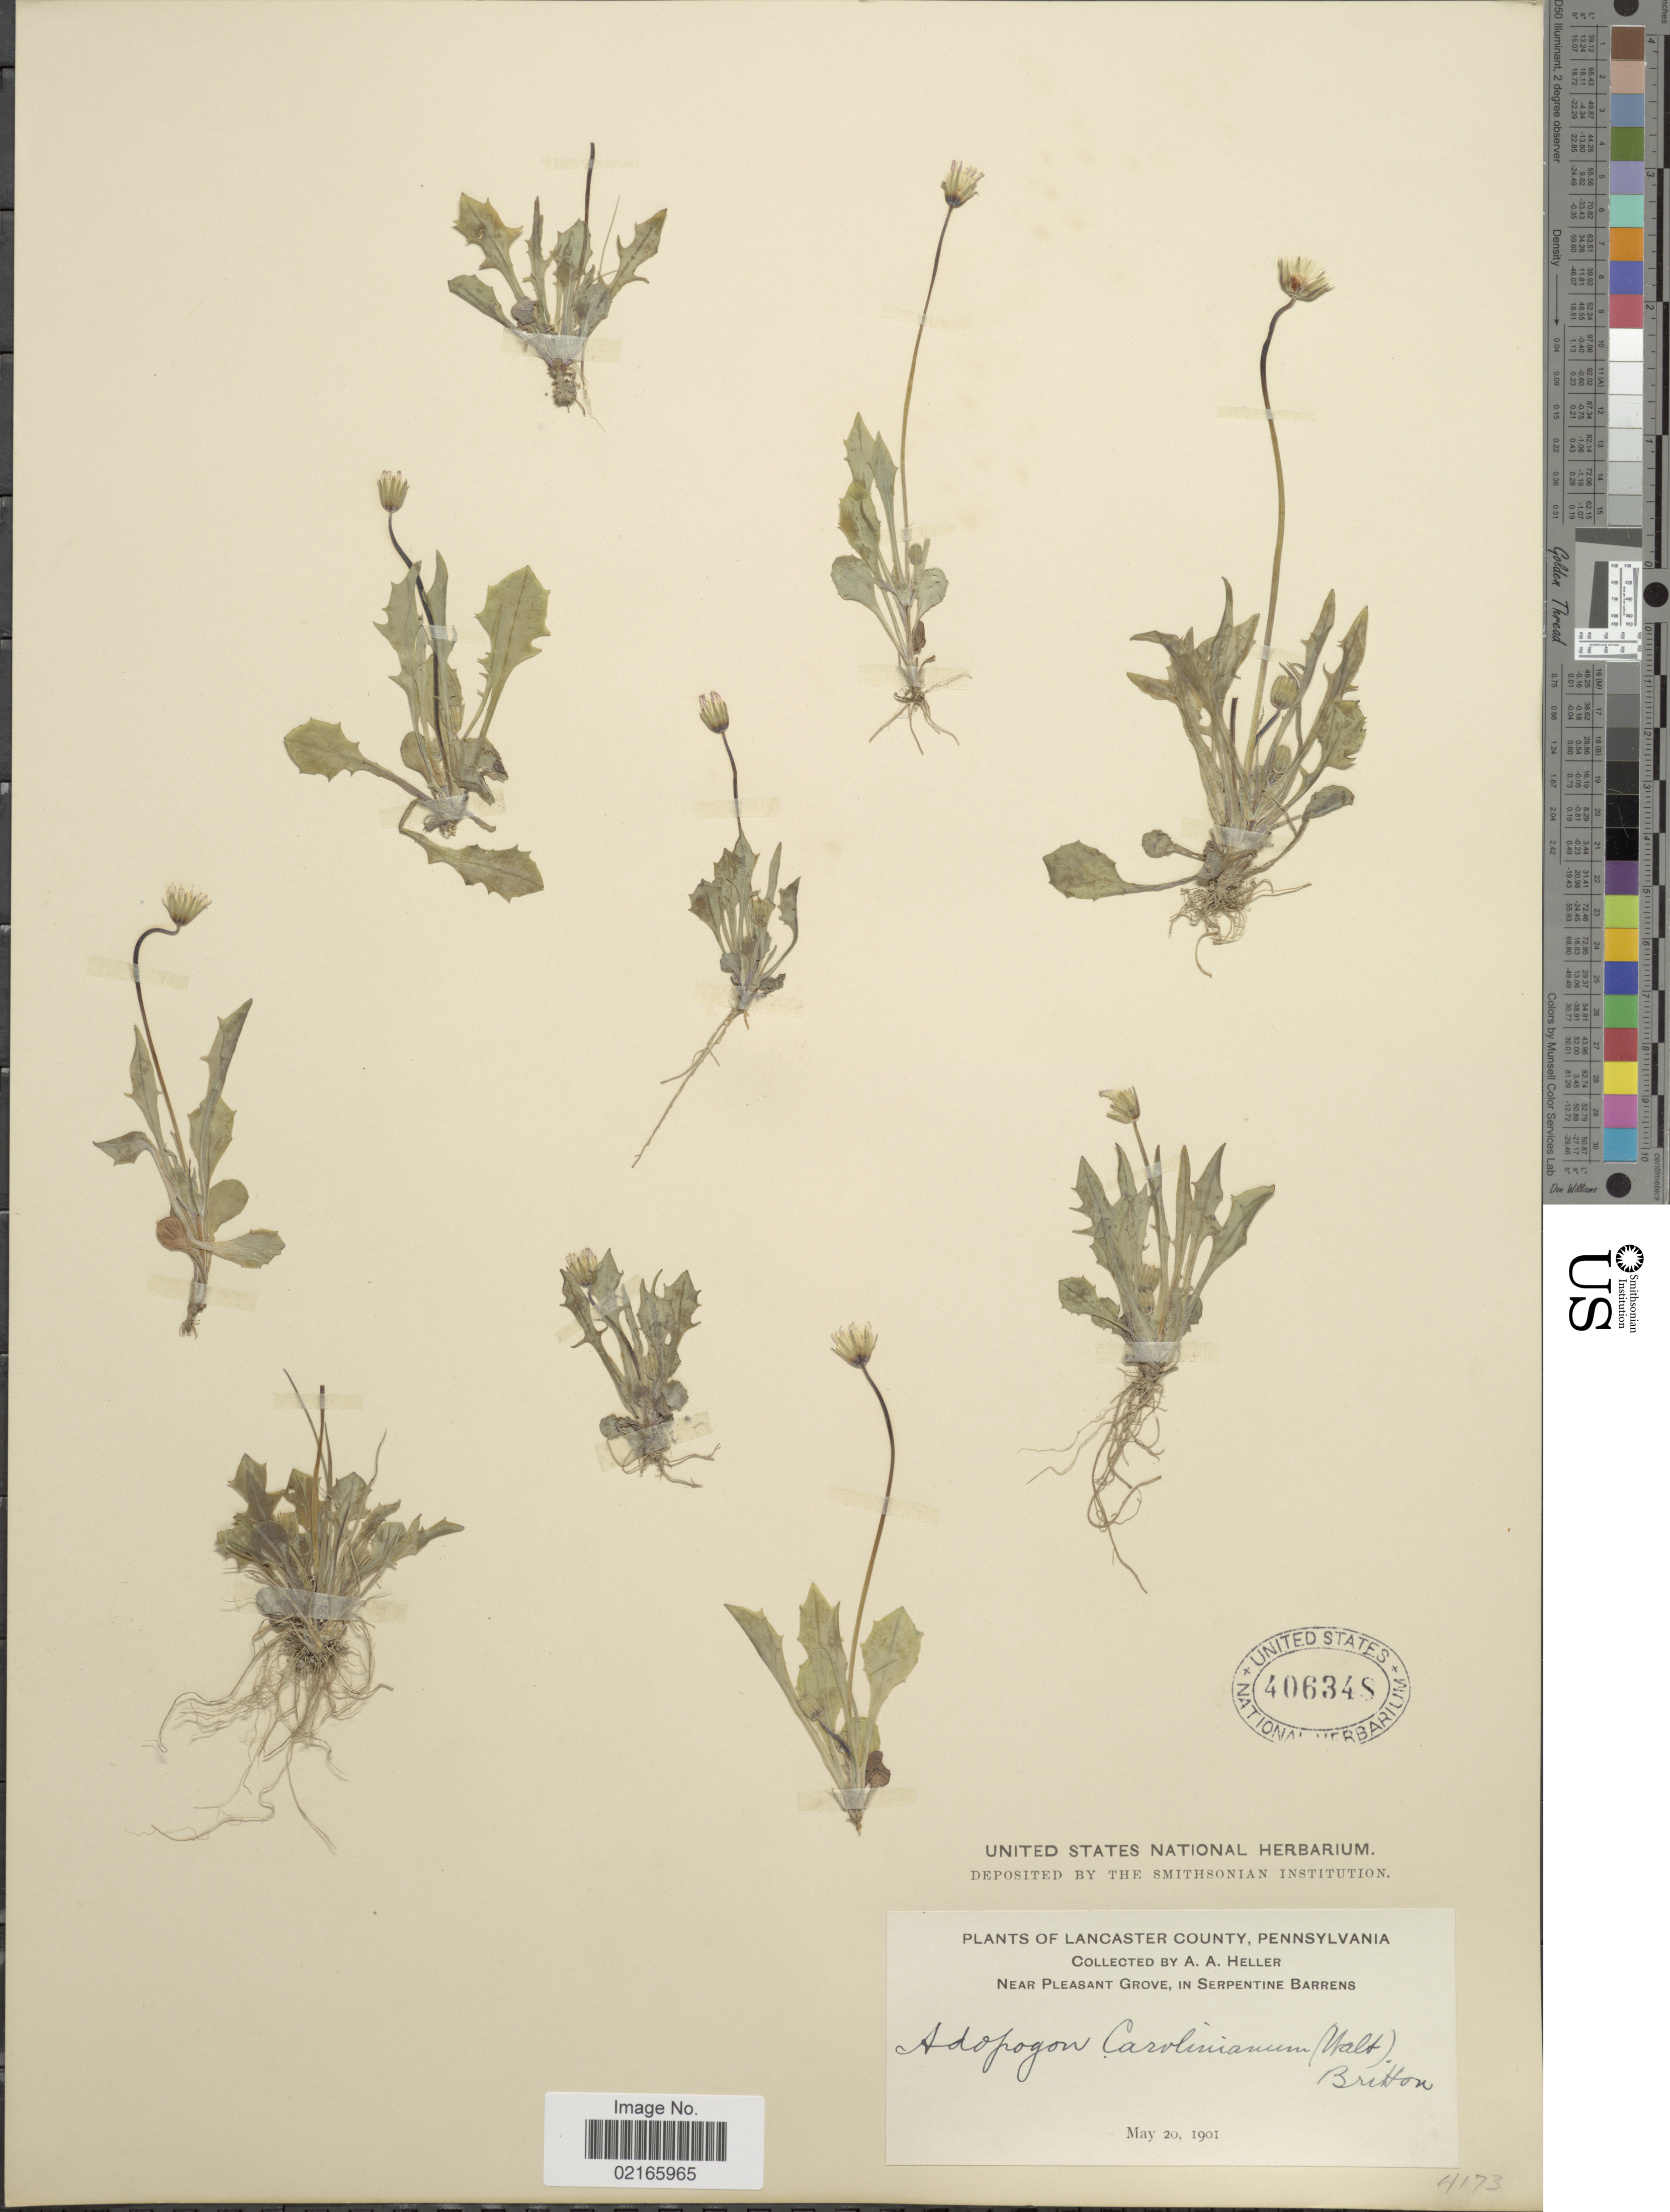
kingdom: Plantae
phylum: Tracheophyta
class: Magnoliopsida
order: Asterales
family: Asteraceae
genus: Krigia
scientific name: Krigia virginica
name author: (L.) Willd.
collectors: A. A. Heller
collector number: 4173?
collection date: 1901-05-20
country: United States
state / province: Pennsylvania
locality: Lancaster County, near Pleasant Grove, in Serpentine Barrens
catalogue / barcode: US 406348